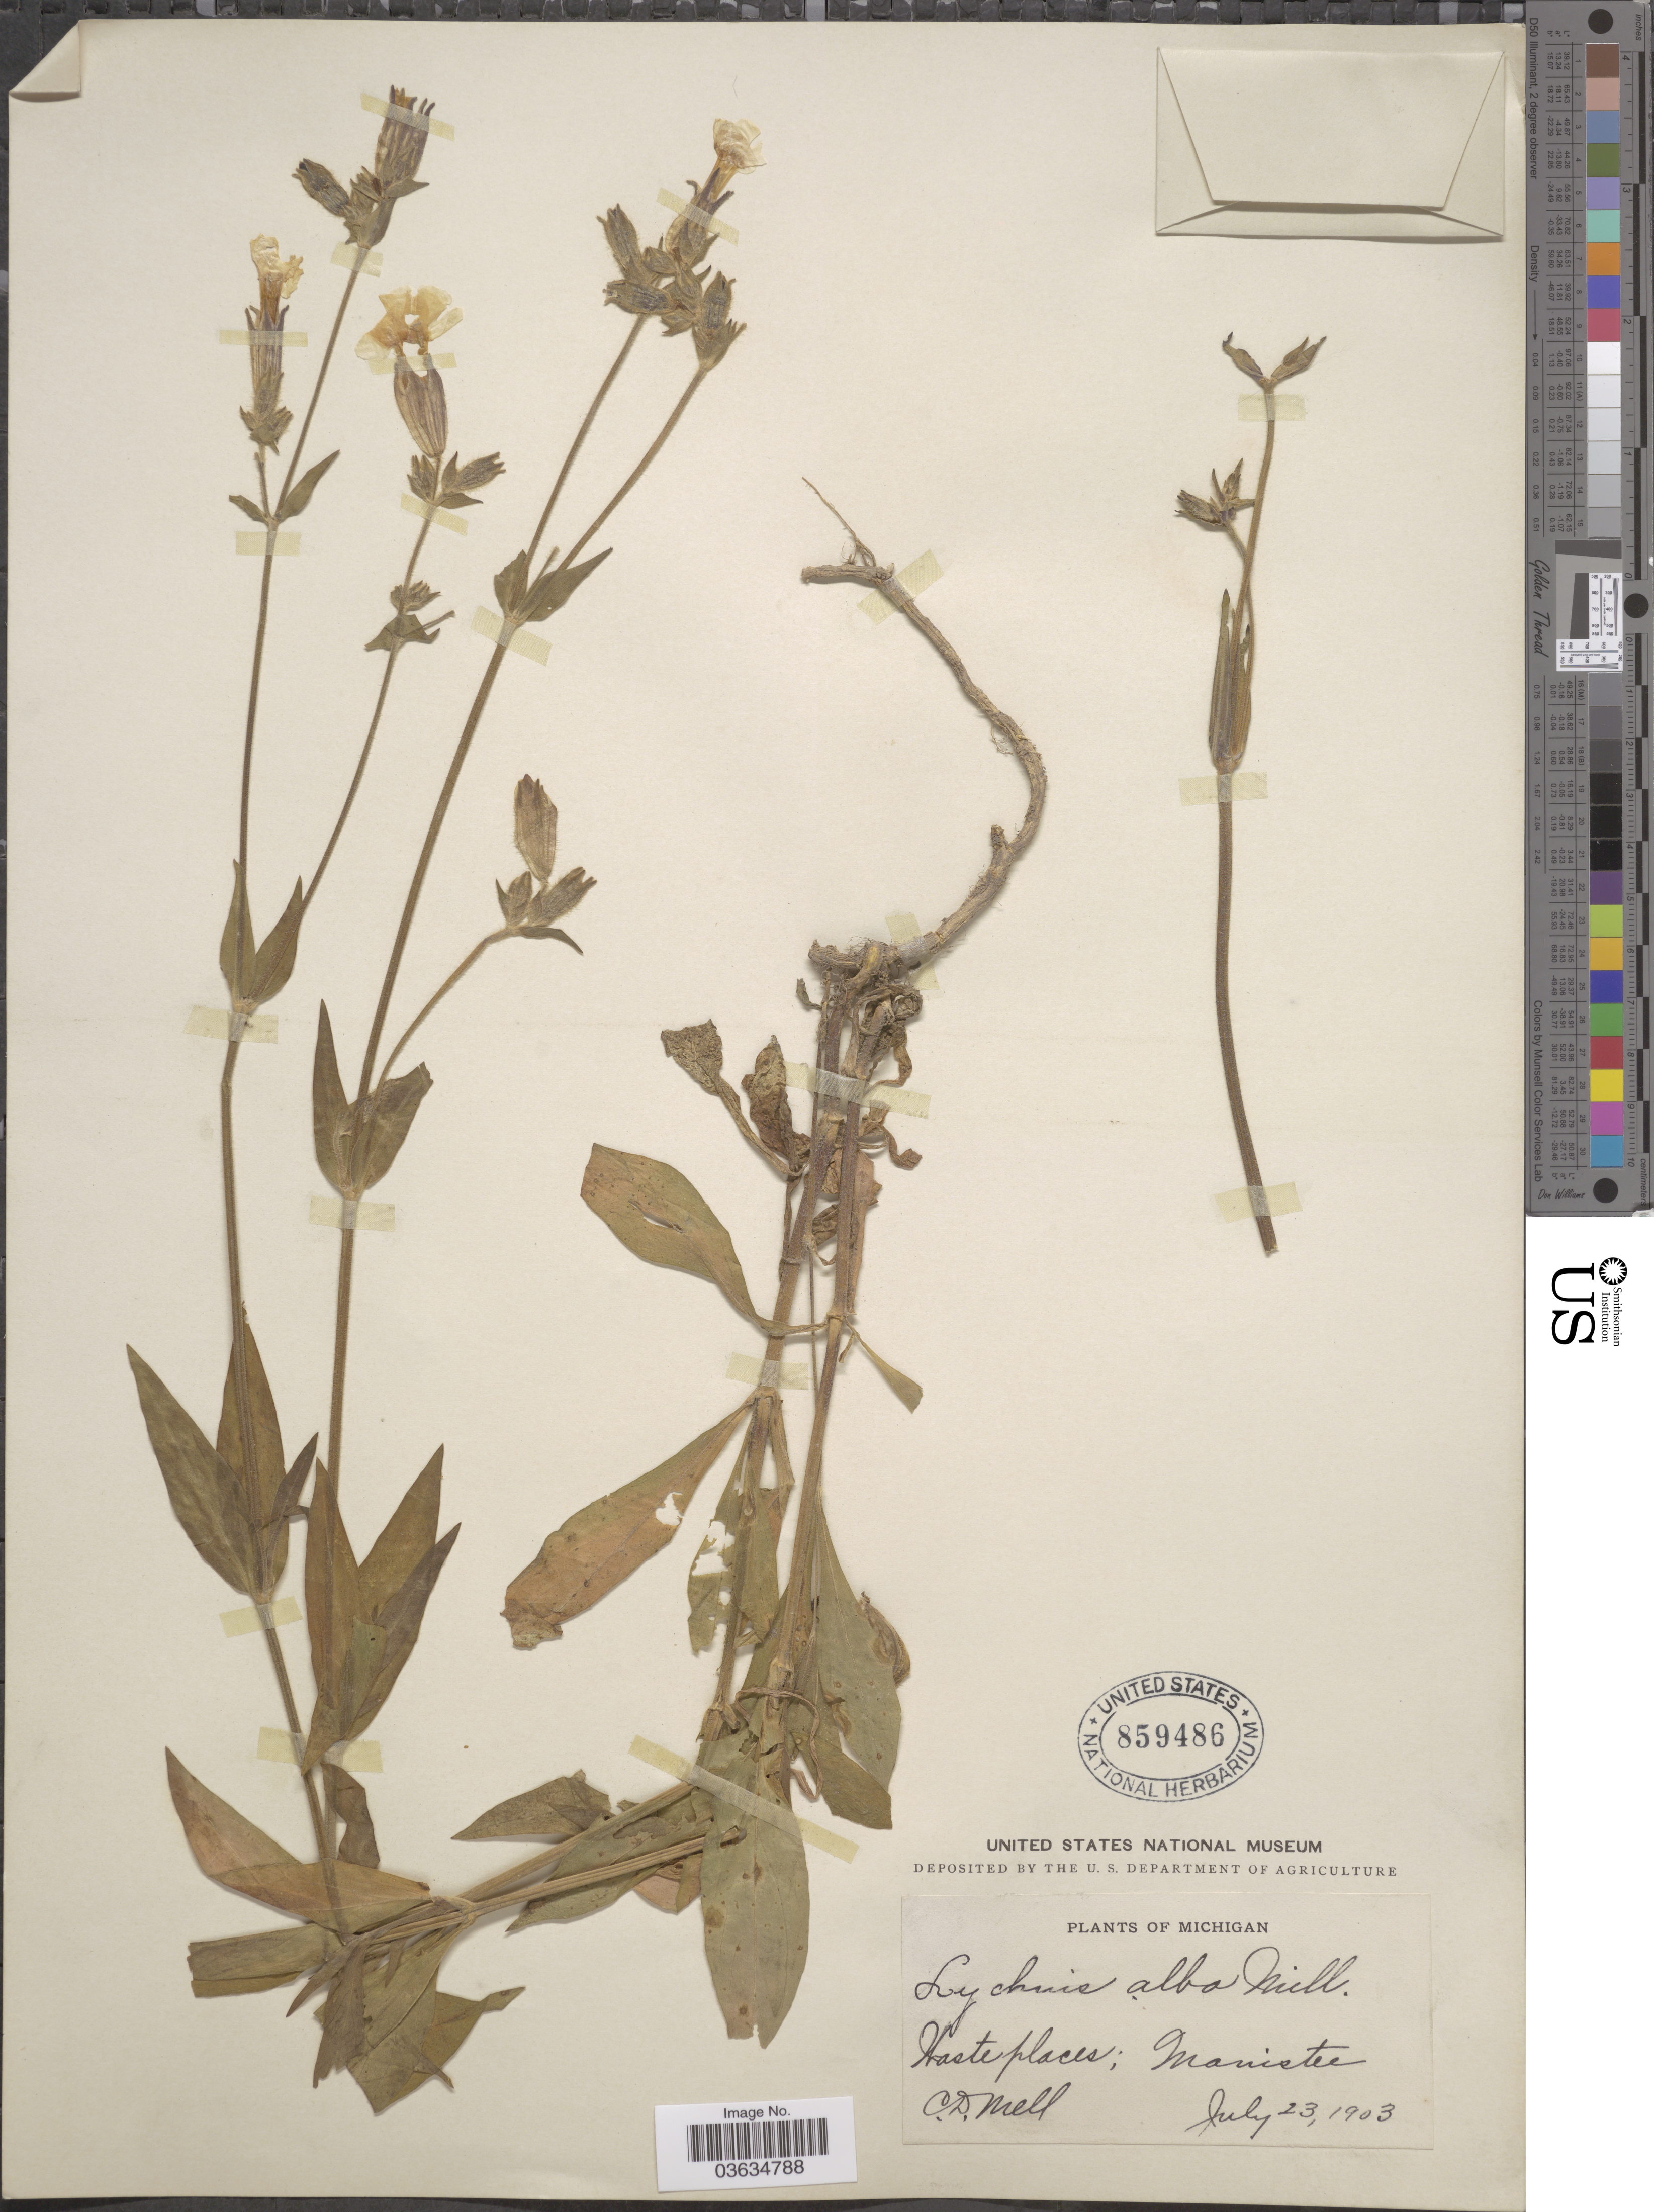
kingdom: Plantae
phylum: Tracheophyta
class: Magnoliopsida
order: Caryophyllales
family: Caryophyllaceae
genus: Silene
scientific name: Silene latifolia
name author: Poir.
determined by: Strong, Mark T., (BOT), Smithsonian Institution - National Museum of Natural History (UNITED STATES)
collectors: C. D. Mell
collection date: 1903-07-23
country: United States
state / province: Michigan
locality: Manistee.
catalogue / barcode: US 859486